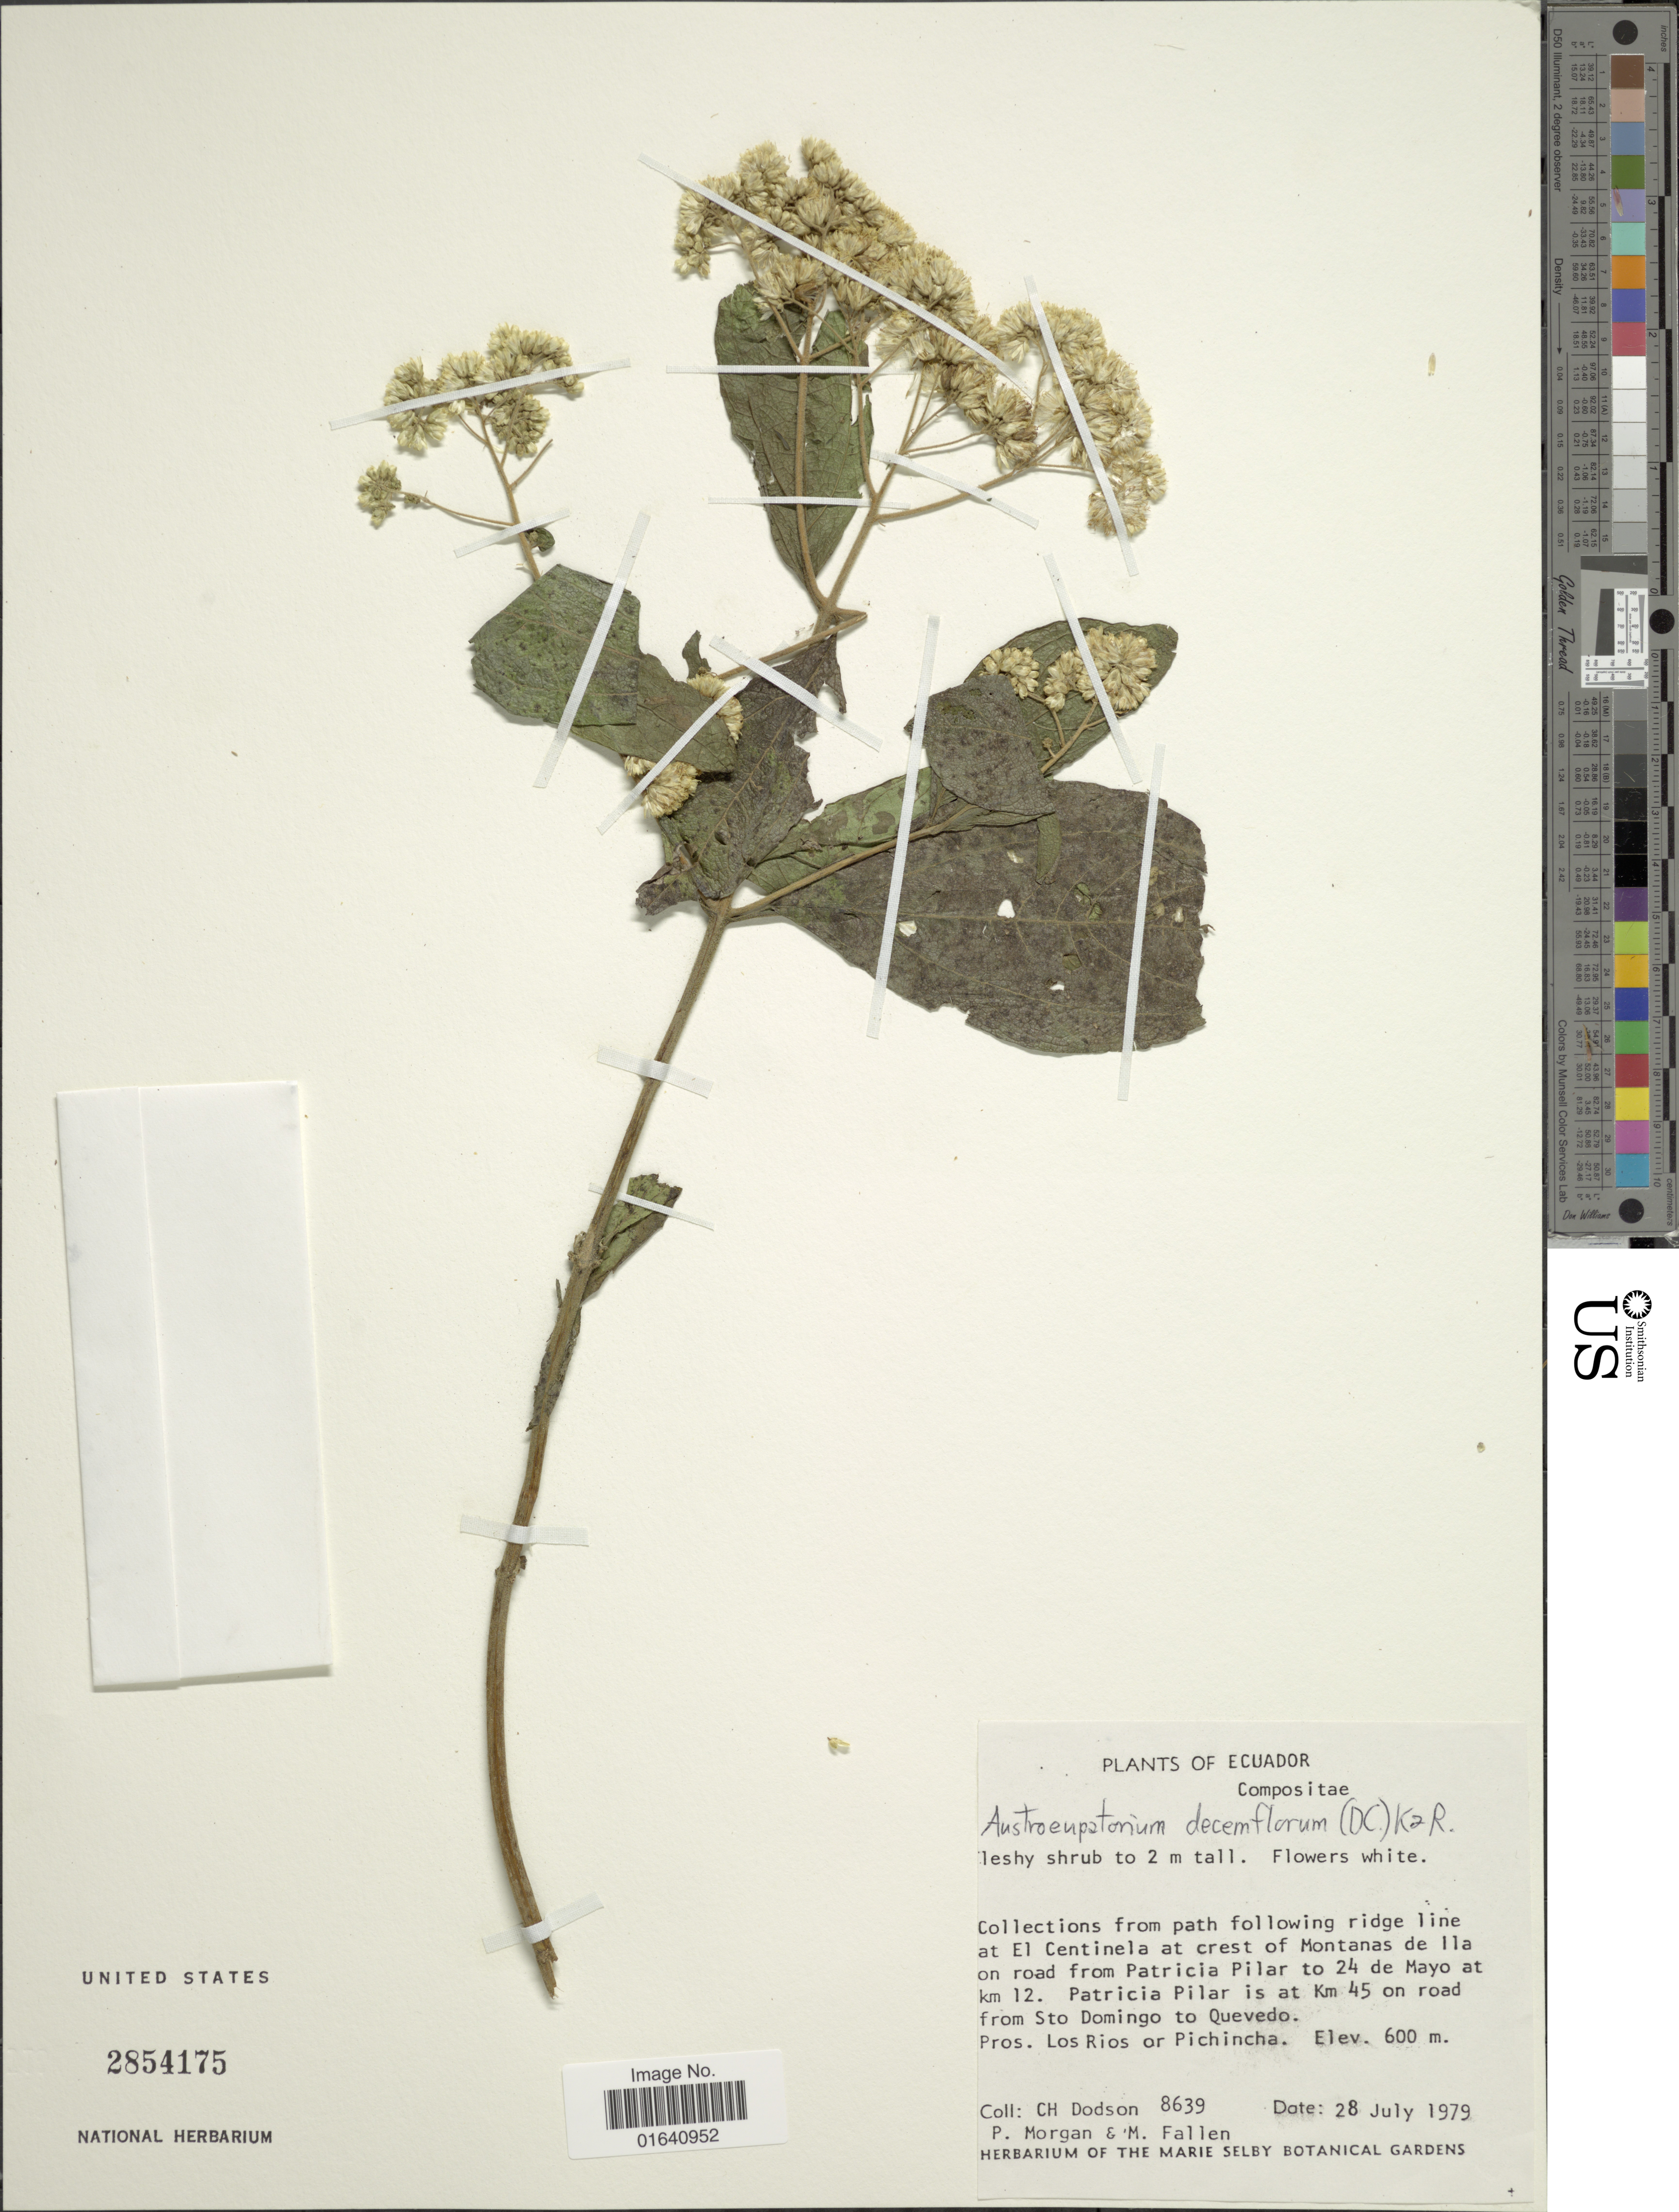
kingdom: Plantae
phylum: Tracheophyta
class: Magnoliopsida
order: Asterales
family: Asteraceae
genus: Austroeupatorium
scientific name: Austroeupatorium decemflorum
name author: (DC.) R.M. King & H. Rob.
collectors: C. H. Dodson, P. Morgan & M. Fallen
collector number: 8639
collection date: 1979-07-28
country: Ecuador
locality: Collection from path following ridge line at El Centinela at crest of Montanas de lla on road from Patricia Pilar to 24 de Mayo at km 12. Patricia Pilar is at Km on road from Sto Domingo to Quevedo. Pros. Los Rios or Pichincha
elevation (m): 600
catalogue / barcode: US 2854175